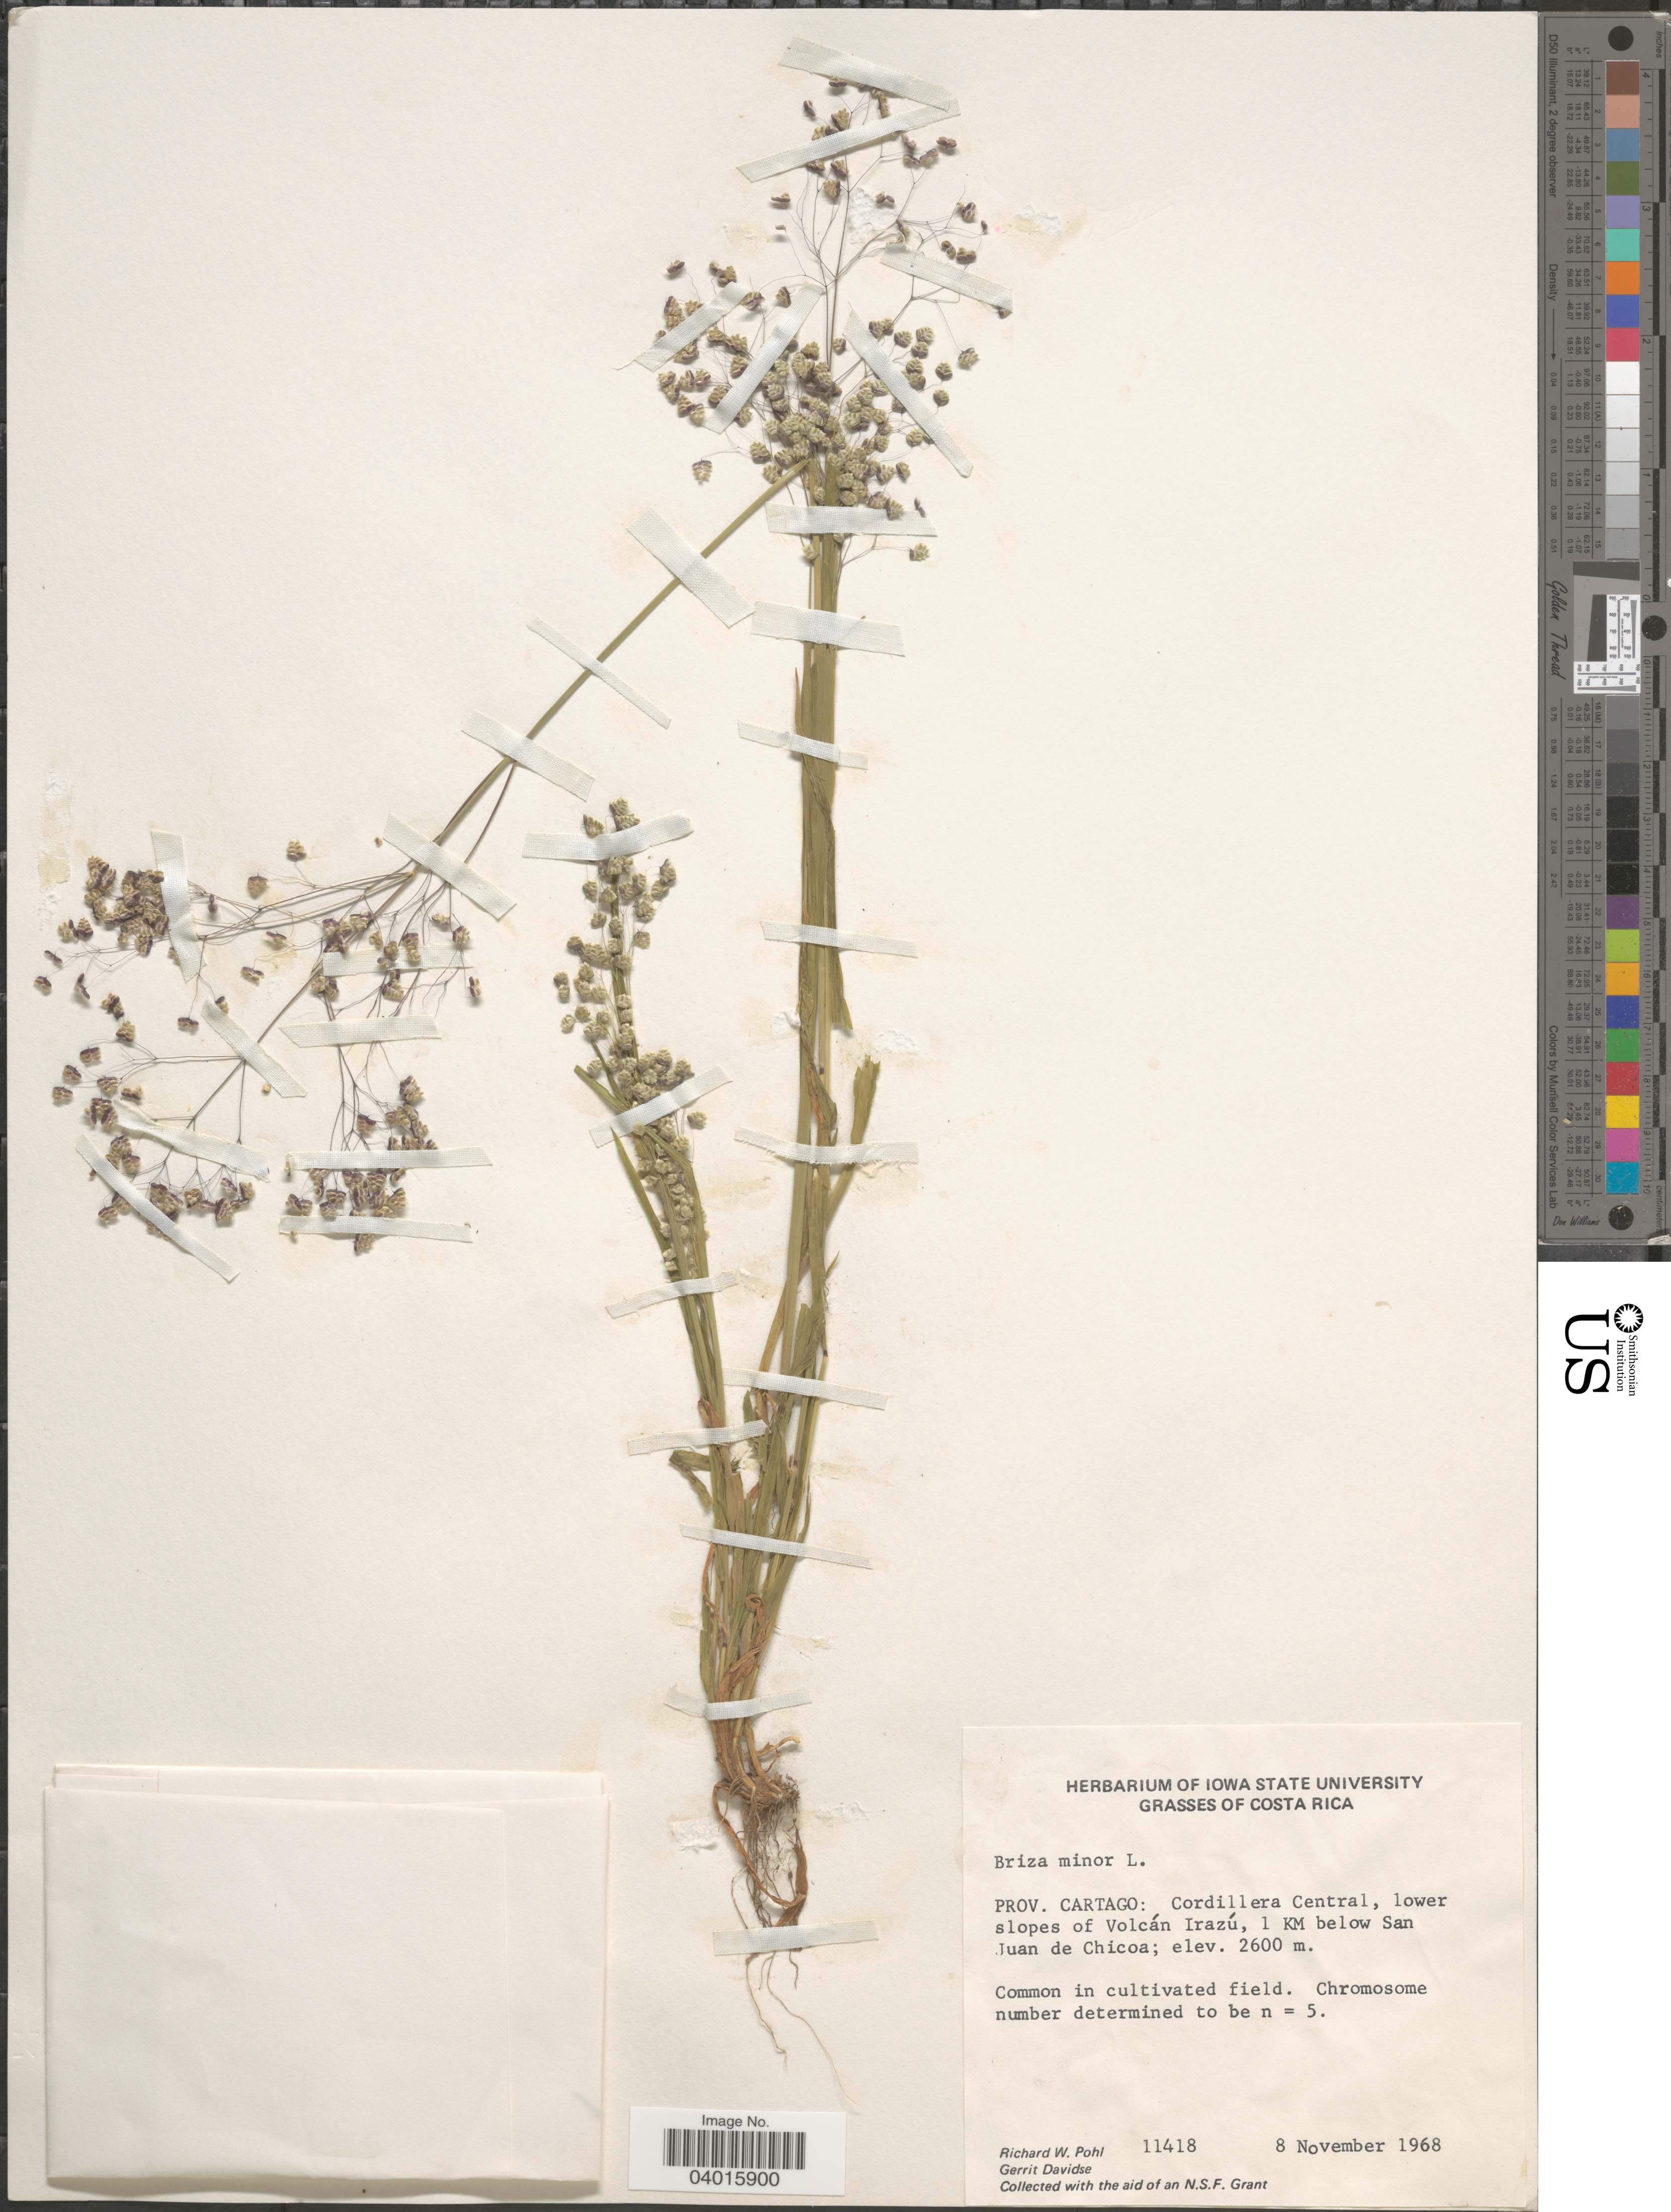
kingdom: Plantae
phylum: Tracheophyta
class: Liliopsida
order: Poales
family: Poaceae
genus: Briza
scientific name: Briza minor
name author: L.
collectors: R. W. Pohl & G. Davidse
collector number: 11418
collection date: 1968-11-08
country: Costa Rica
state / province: Cartago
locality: Cordillera Central, lower slopes of Volcán Irazú, 1 KM below San Juan de Chicoa.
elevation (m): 2600